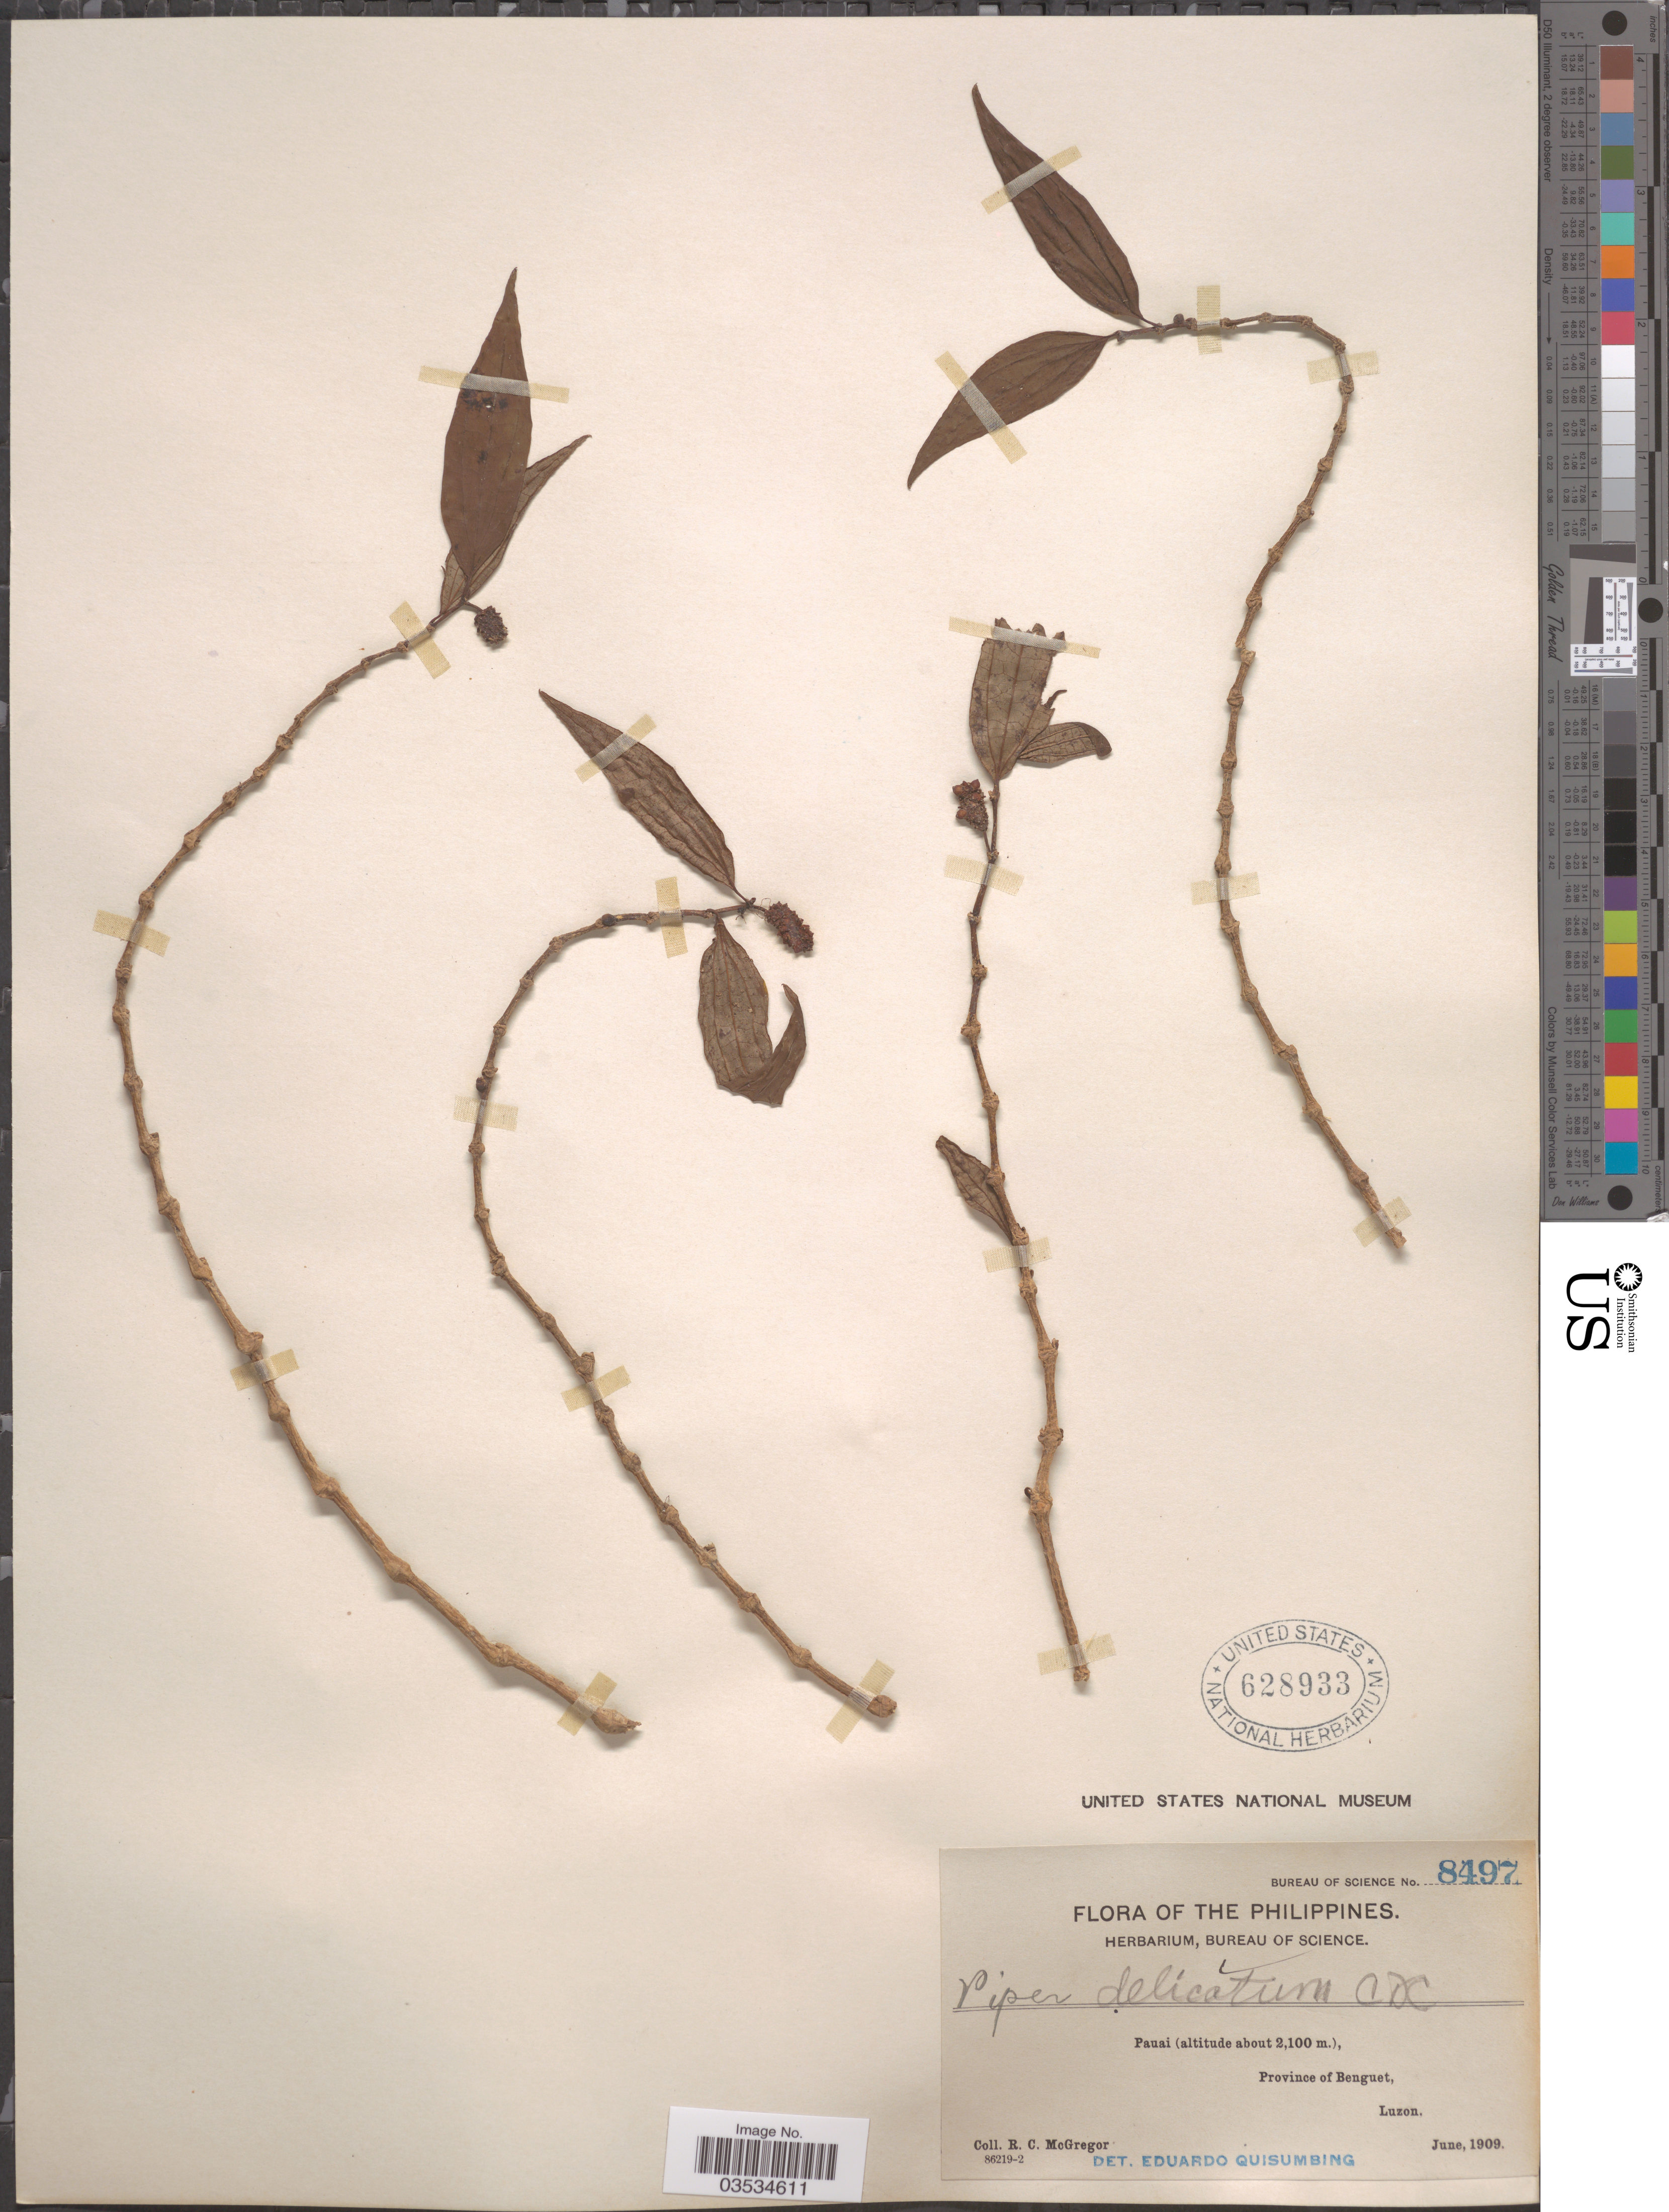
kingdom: Plantae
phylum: Tracheophyta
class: Magnoliopsida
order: Piperales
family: Piperaceae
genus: Piper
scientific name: Piper delicatum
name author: C. DC. in Elmer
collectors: R. C. McGregor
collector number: Bureau of Science 8497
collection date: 1909-06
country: Philippines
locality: Pauai, Province of Benguet, Luzon.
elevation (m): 2100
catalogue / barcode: US 628933